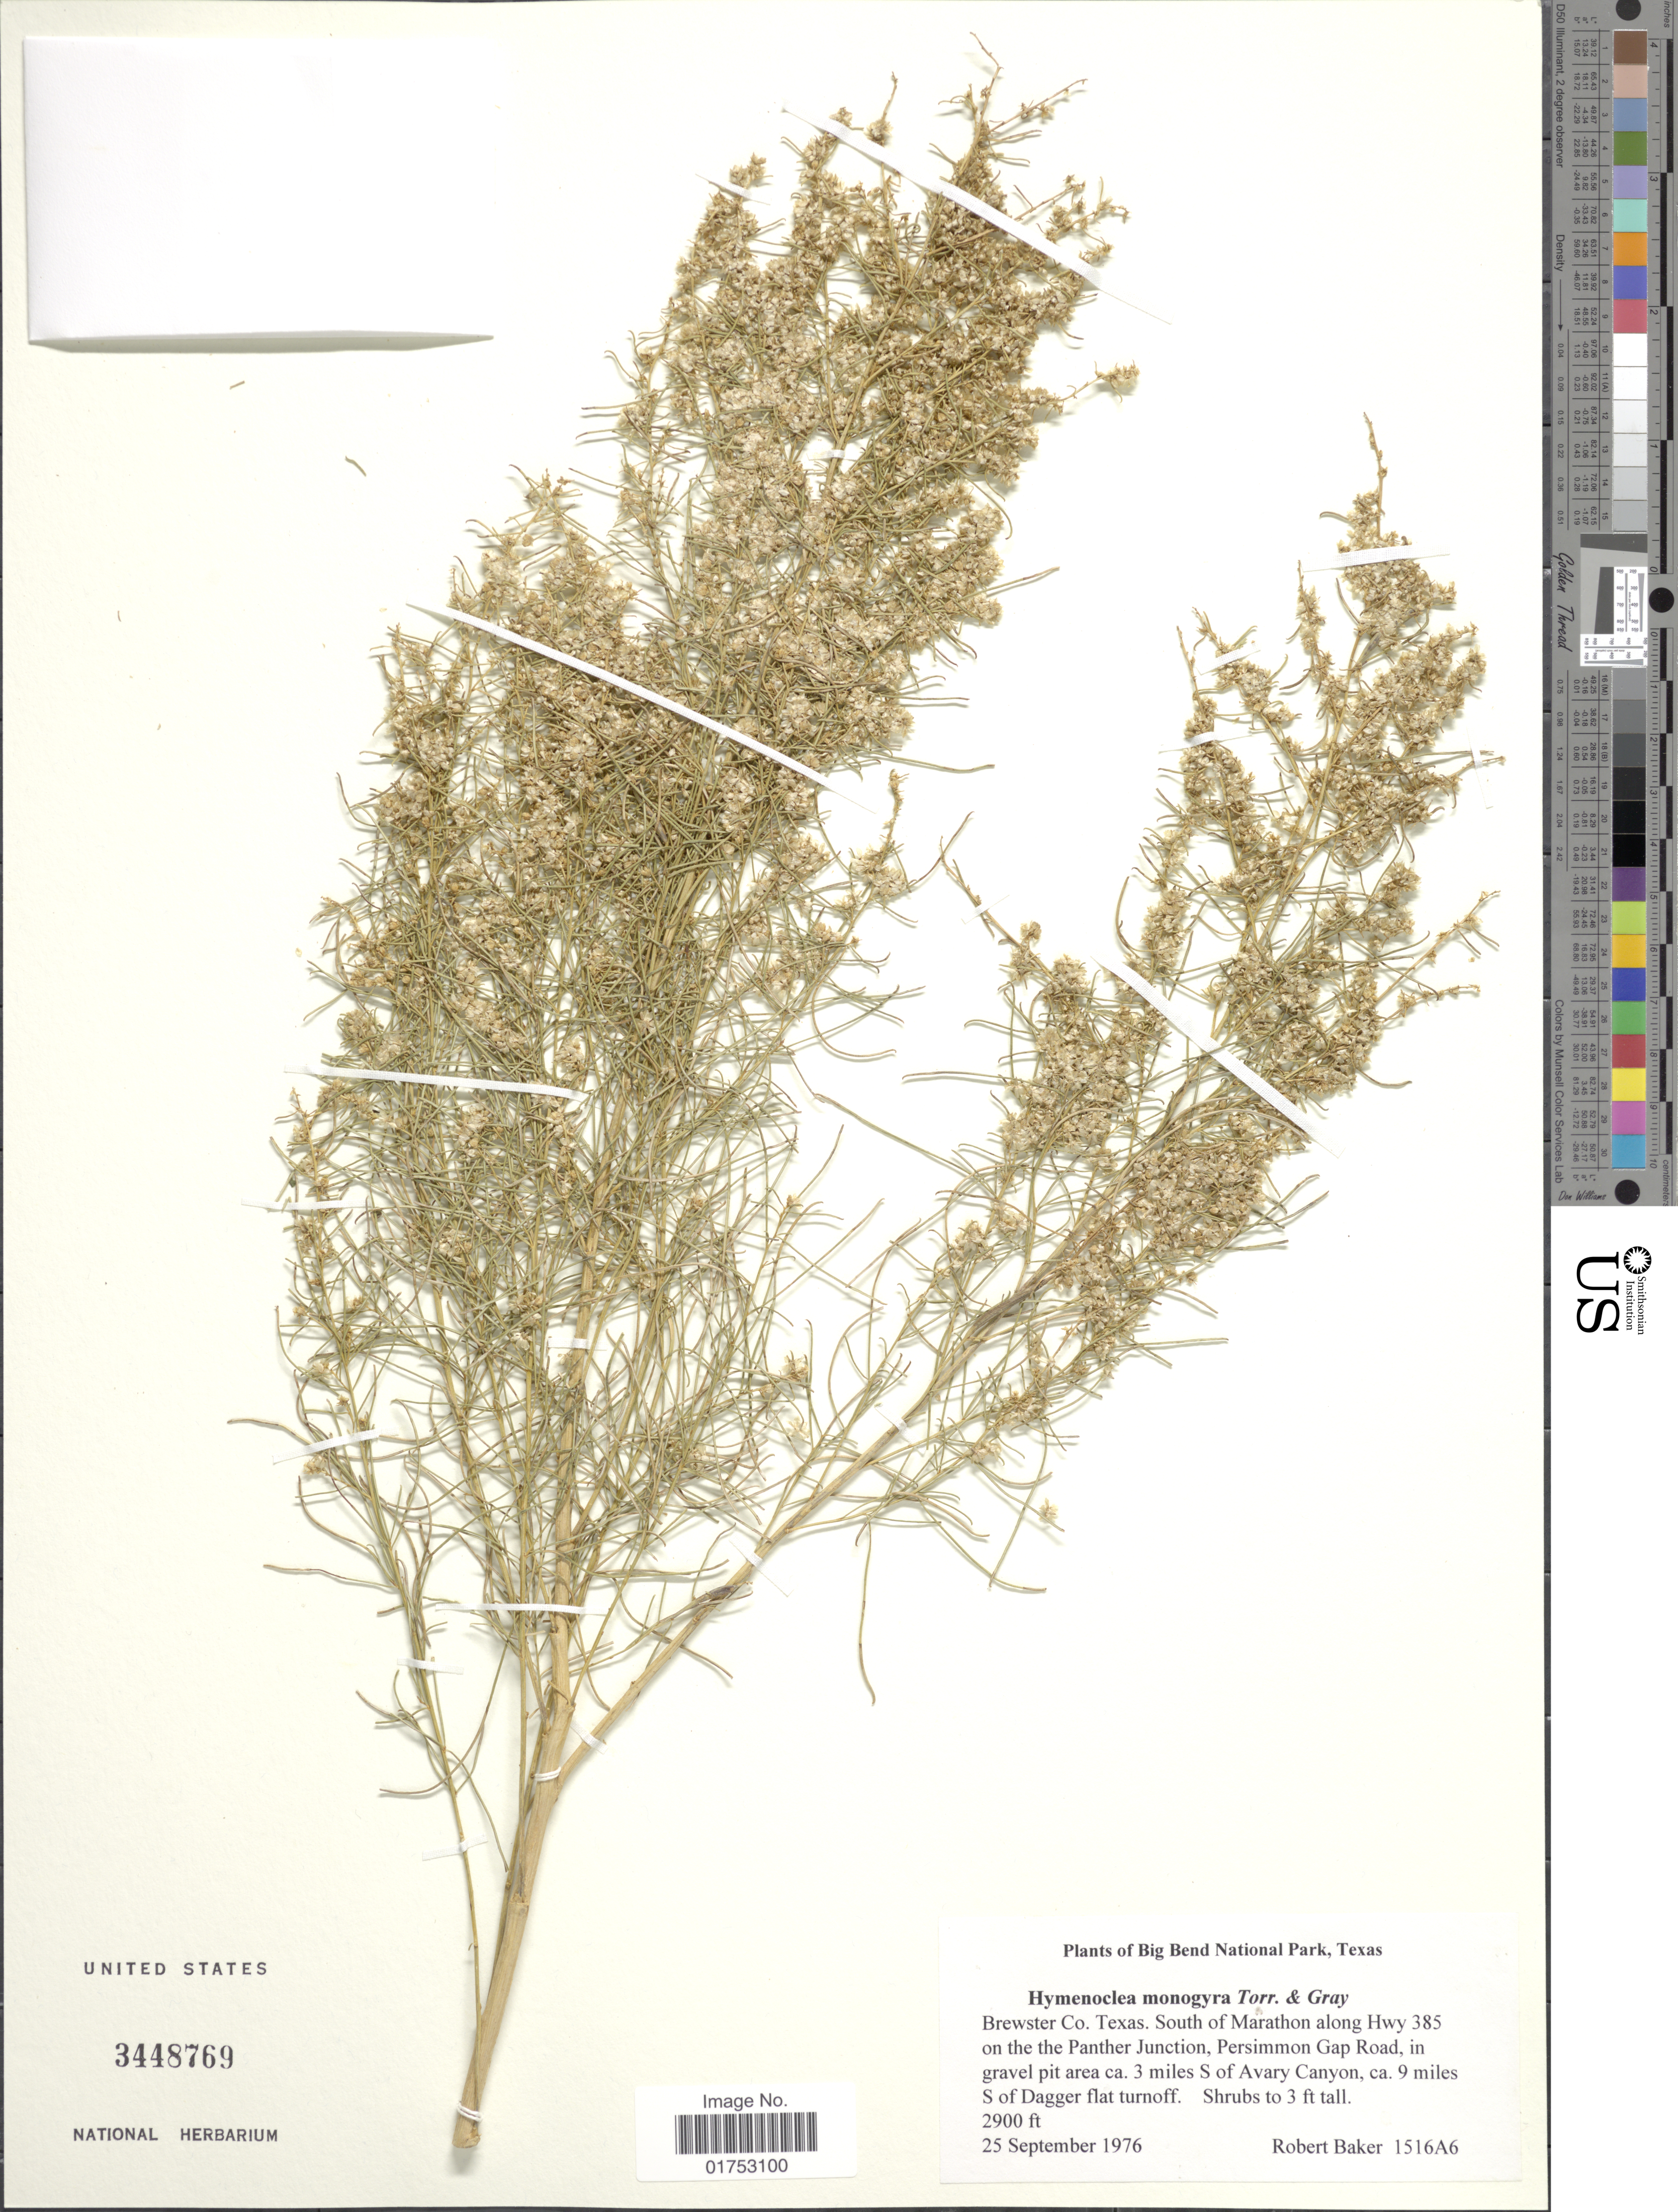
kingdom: Plantae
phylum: Tracheophyta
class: Magnoliopsida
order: Asterales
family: Asteraceae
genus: Hymenoclea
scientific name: Hymenoclea monogyra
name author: Torr. & A. Gray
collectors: R. Baker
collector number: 1516A6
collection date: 1976-09-25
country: United States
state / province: Texas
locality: Big Bend National Park, Brewster Co., South of Marathon along Hwy 385 on the the Panther Junction, Persimmon Gap Road, ca 3 miles S of Avary Canyon, ca 9 miles S of Dagger flat turnoff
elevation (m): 884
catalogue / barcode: US 3448769